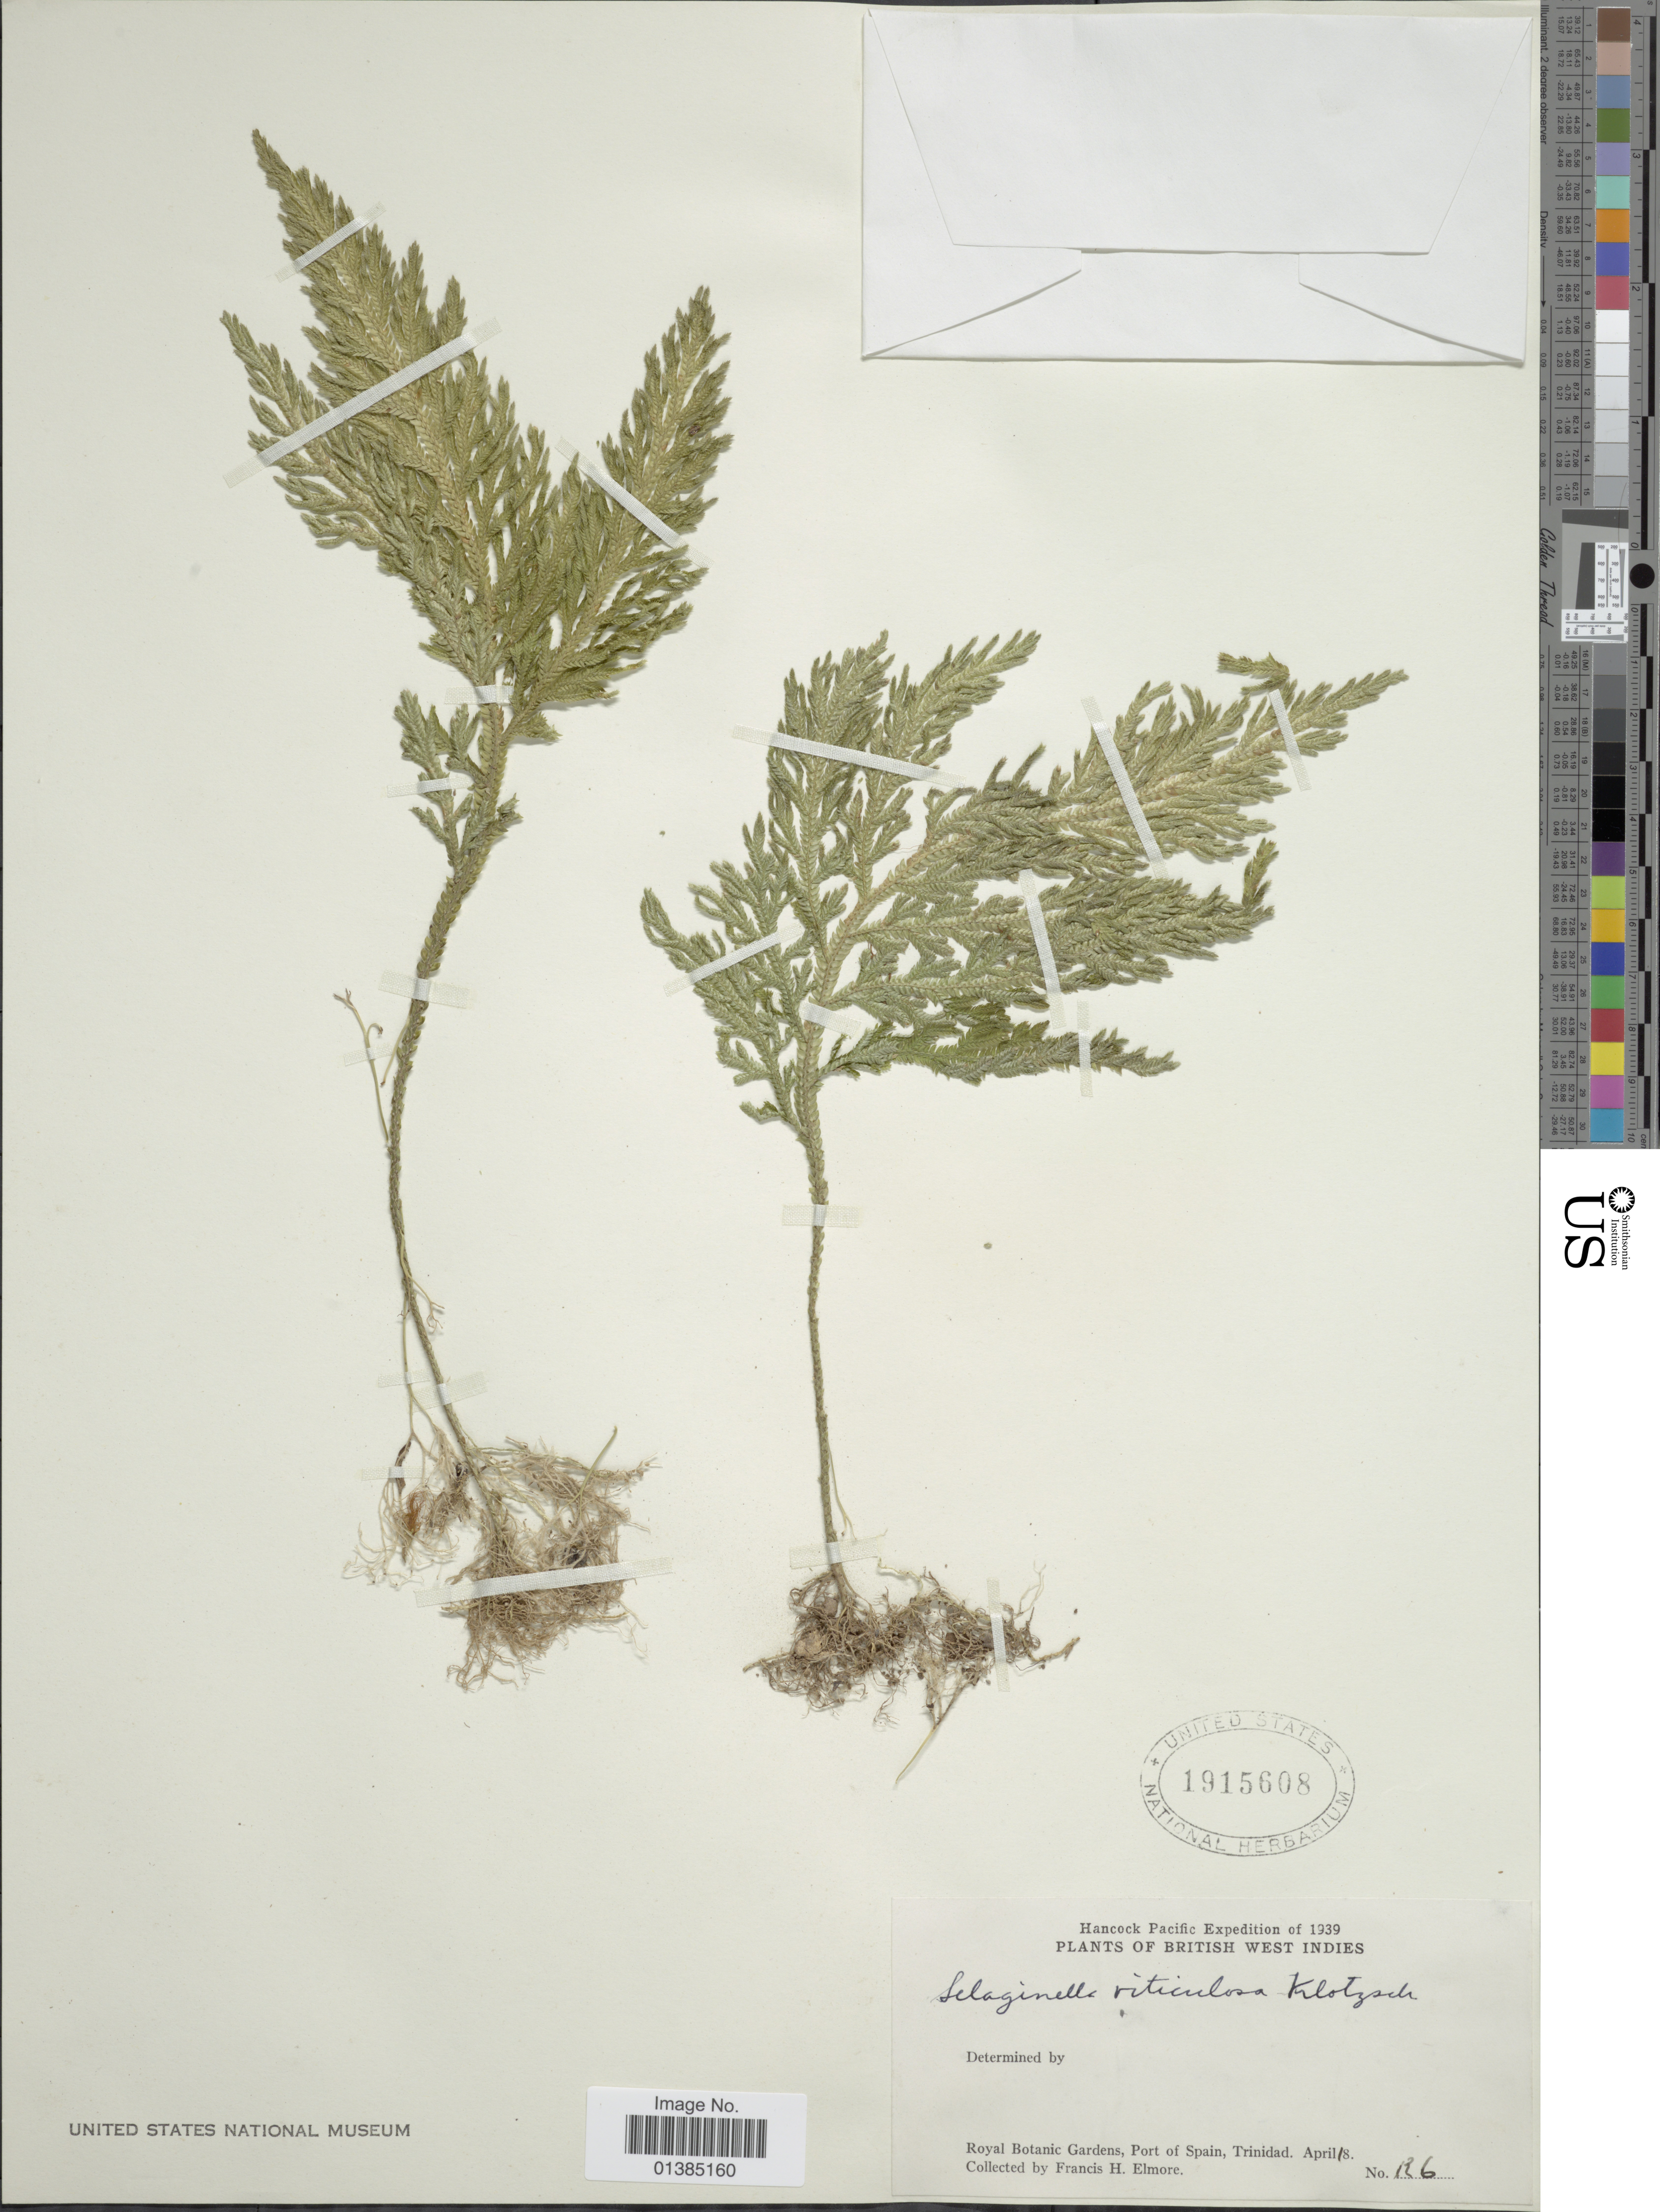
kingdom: Plantae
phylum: Tracheophyta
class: Lycopodiopsida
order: Selaginellales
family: Selaginellaceae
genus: Selaginella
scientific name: Selaginella viticulosa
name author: Klotzsch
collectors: F. H. Elmore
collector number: R6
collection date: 1939-04-18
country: Trinidad and Tobago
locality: British West Indies. Royal Botanic Gardens, Port of Spain, Trinidad.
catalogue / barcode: US 1915608